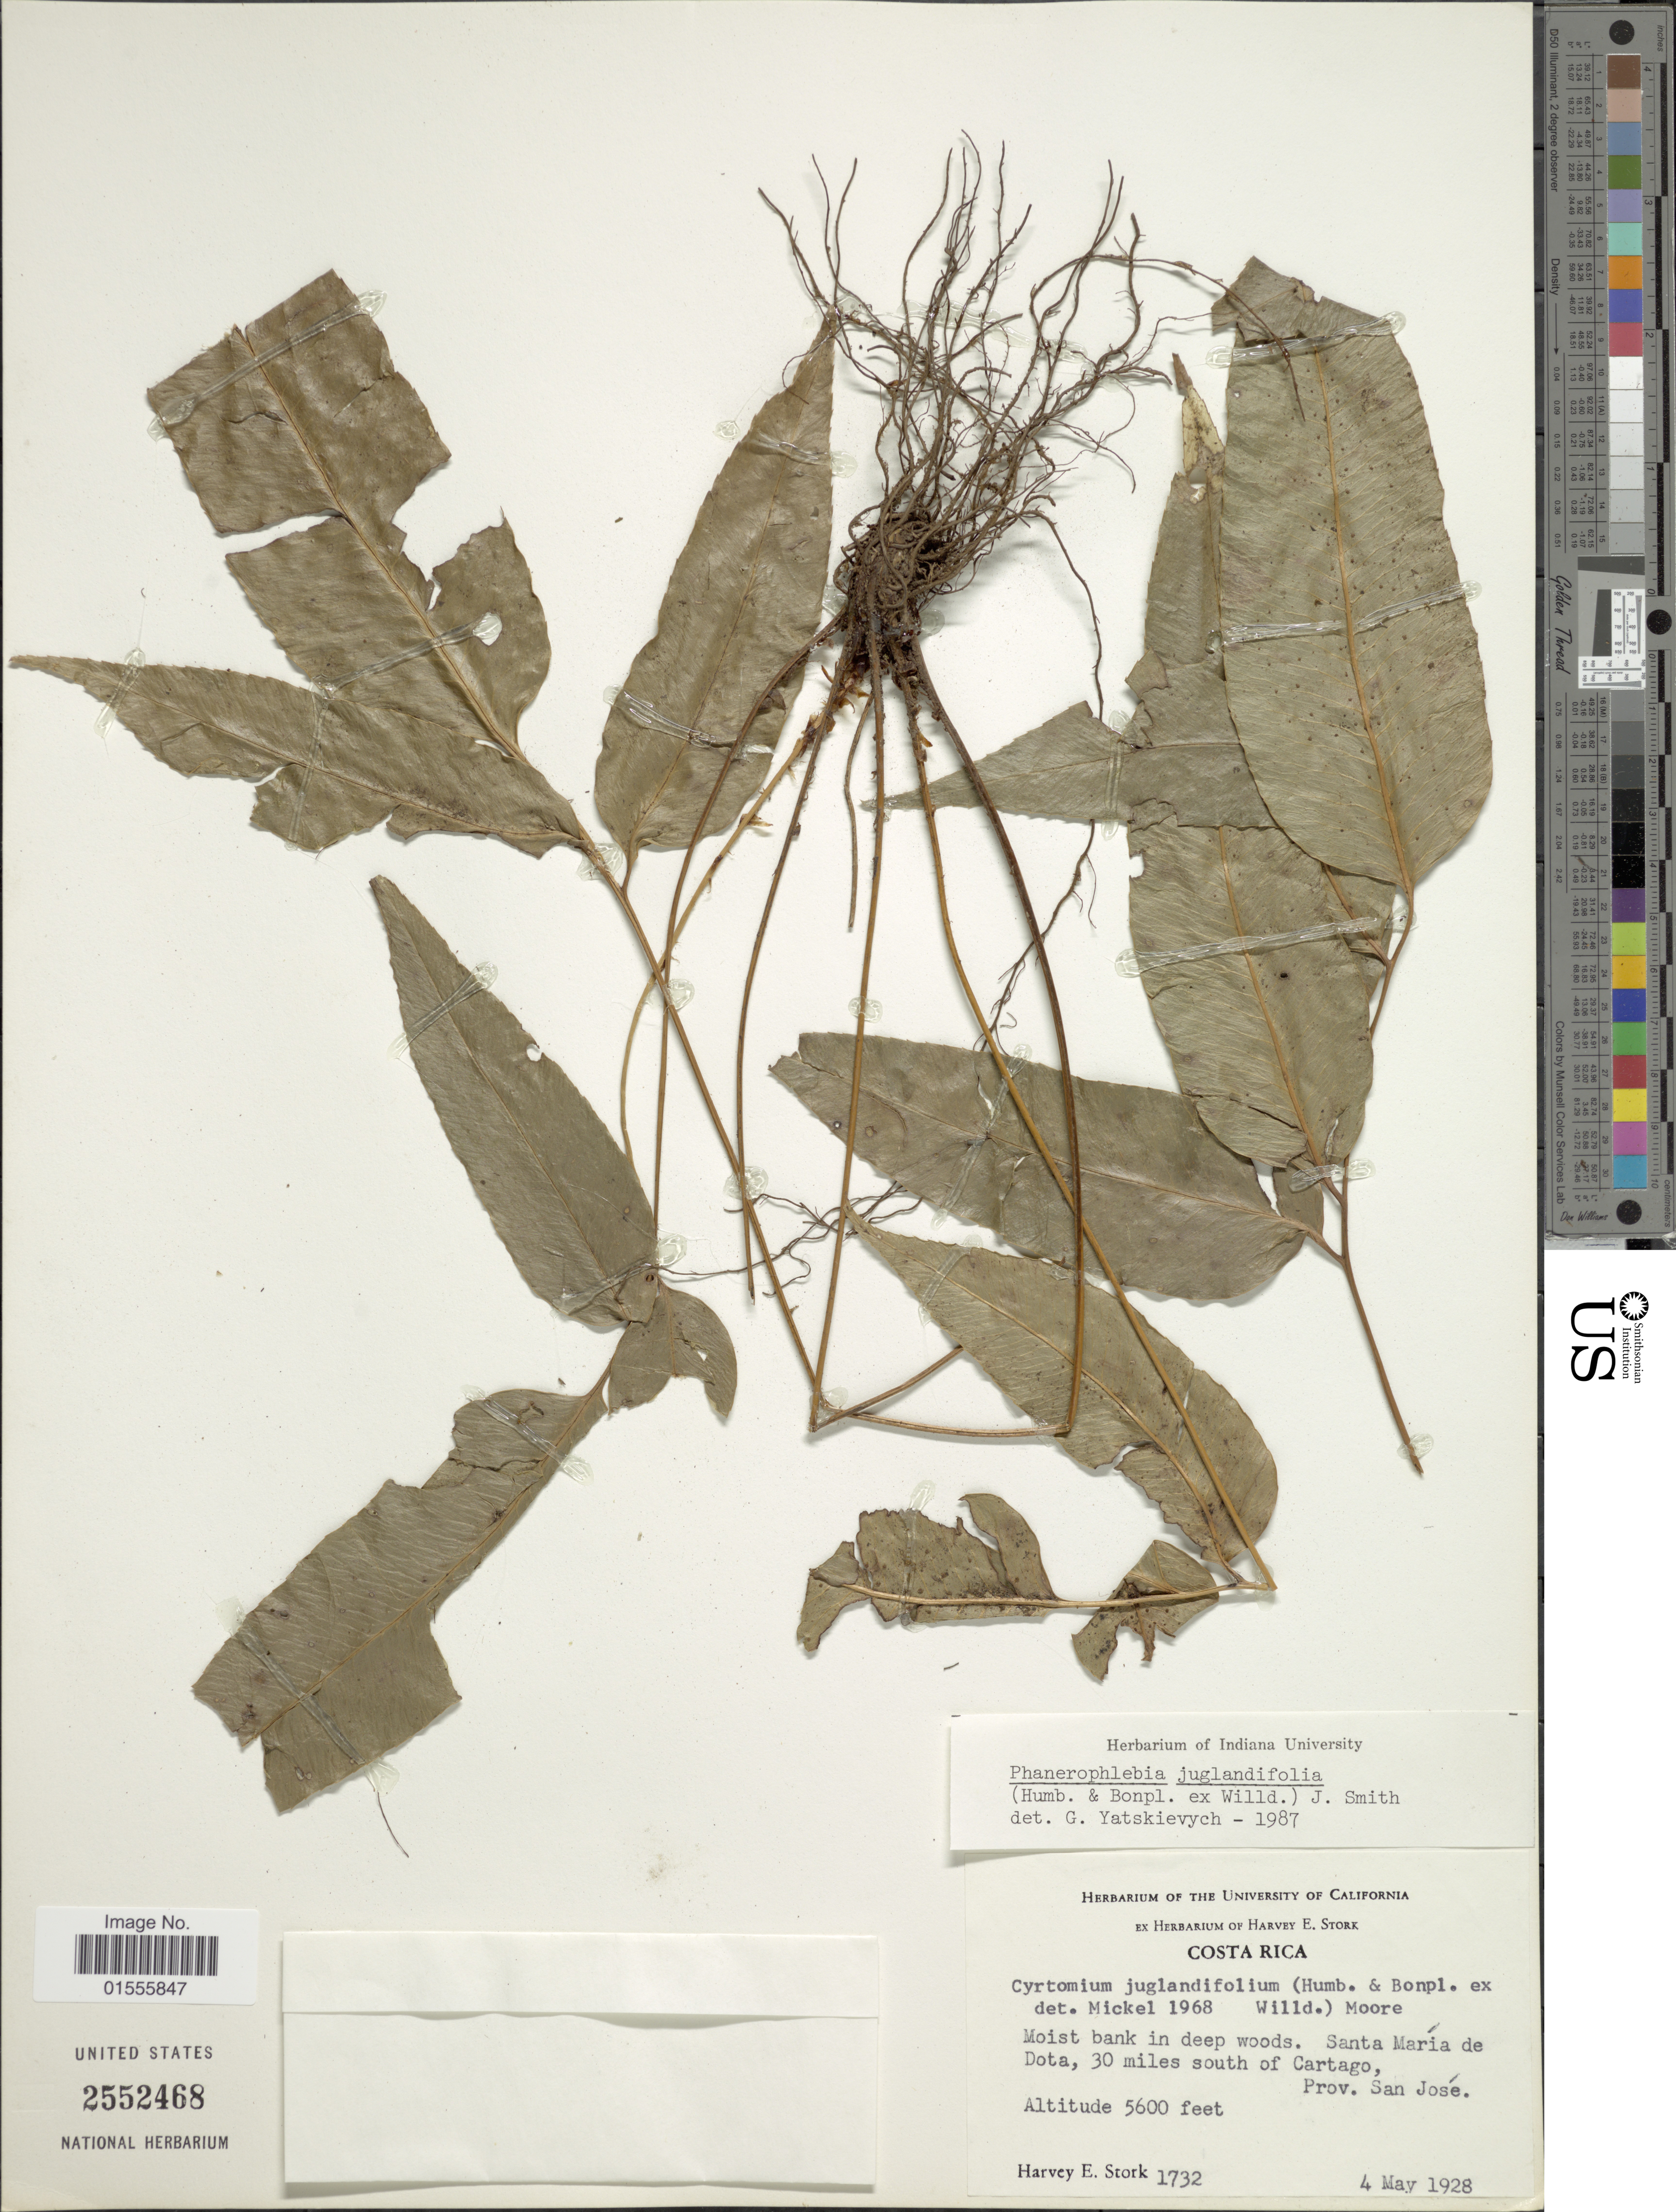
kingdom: Plantae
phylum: Tracheophyta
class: Polypodiopsida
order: Polypodiales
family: Dryopteridaceae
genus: Phanerophlebia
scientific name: Phanerophlebia juglandifolia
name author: (Willd.) J. Sm.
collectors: H. E. Stork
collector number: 1732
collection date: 1928-05-04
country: Costa Rica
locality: Santa Maria de Dota, 30 miles south of Cartago, Prov. San José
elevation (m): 1707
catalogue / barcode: US 2552468